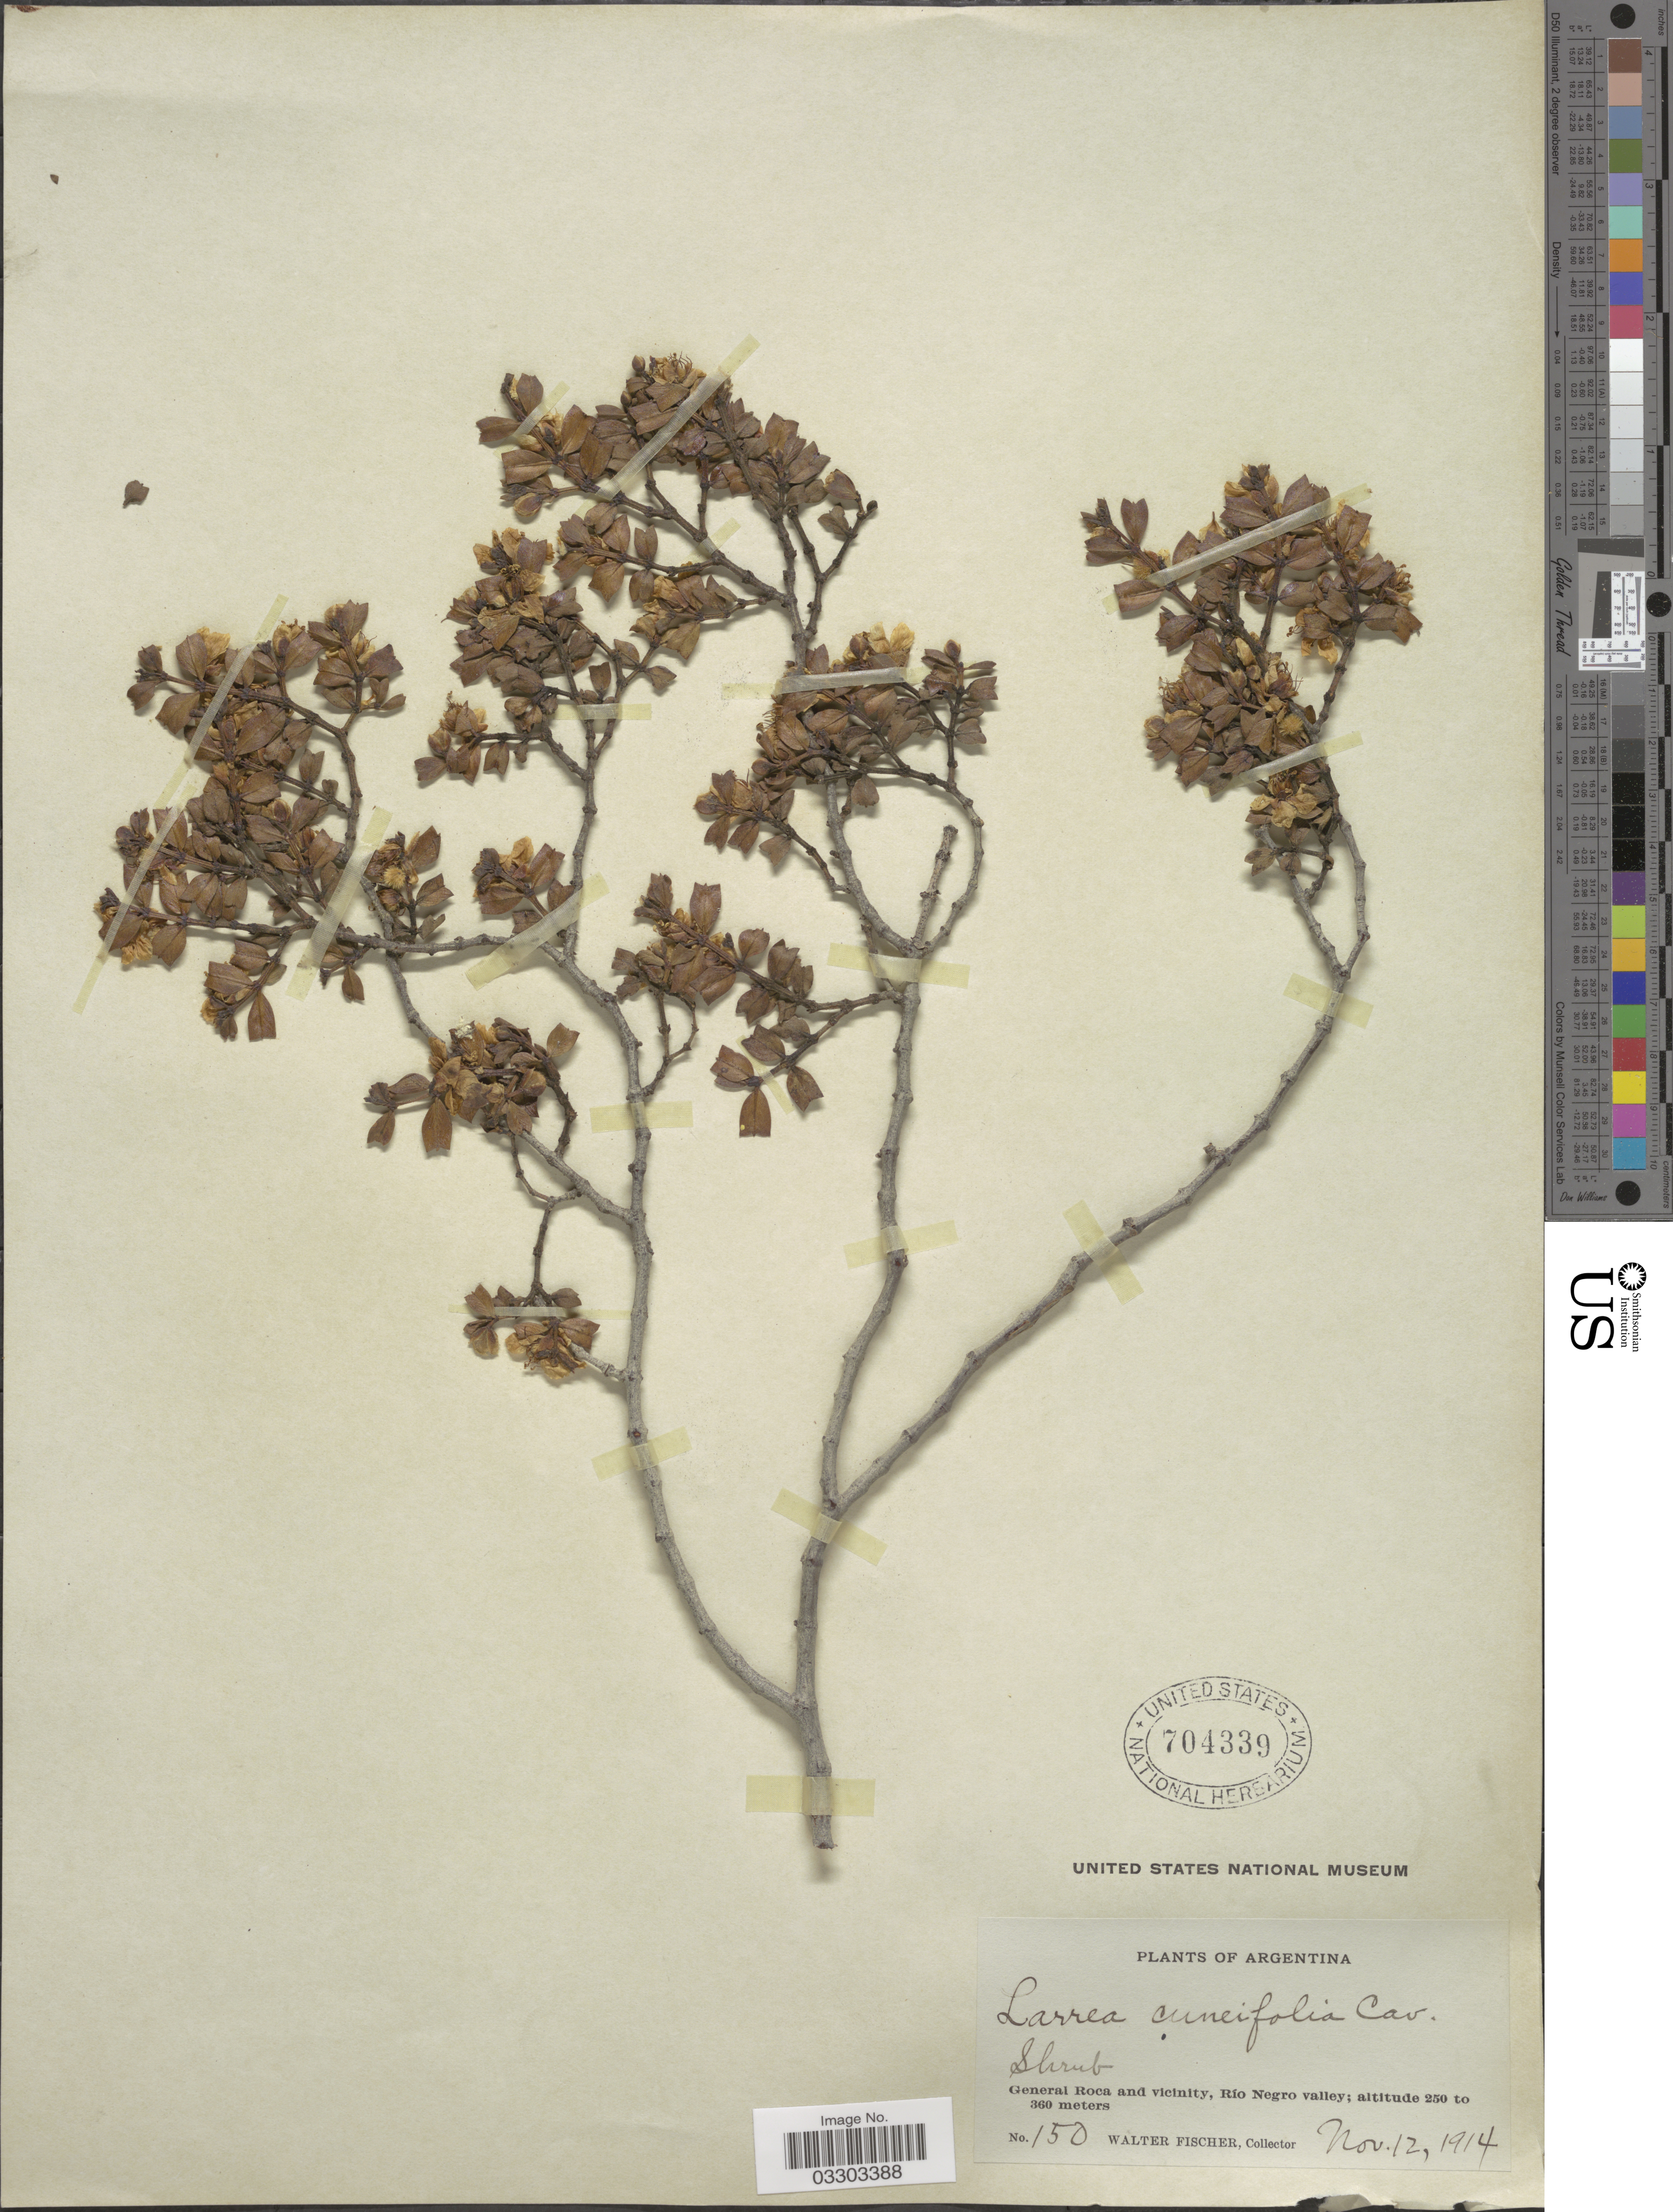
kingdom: Plantae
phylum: Tracheophyta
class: Magnoliopsida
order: Zygophyllales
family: Zygophyllaceae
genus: Larrea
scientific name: Larrea cuneifolia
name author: Cav.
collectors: W. Fischer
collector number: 150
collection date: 1914-11-12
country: Argentina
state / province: Rio Negro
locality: General Roca and vicinity, Río Negro valley.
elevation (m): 250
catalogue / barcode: US 704339